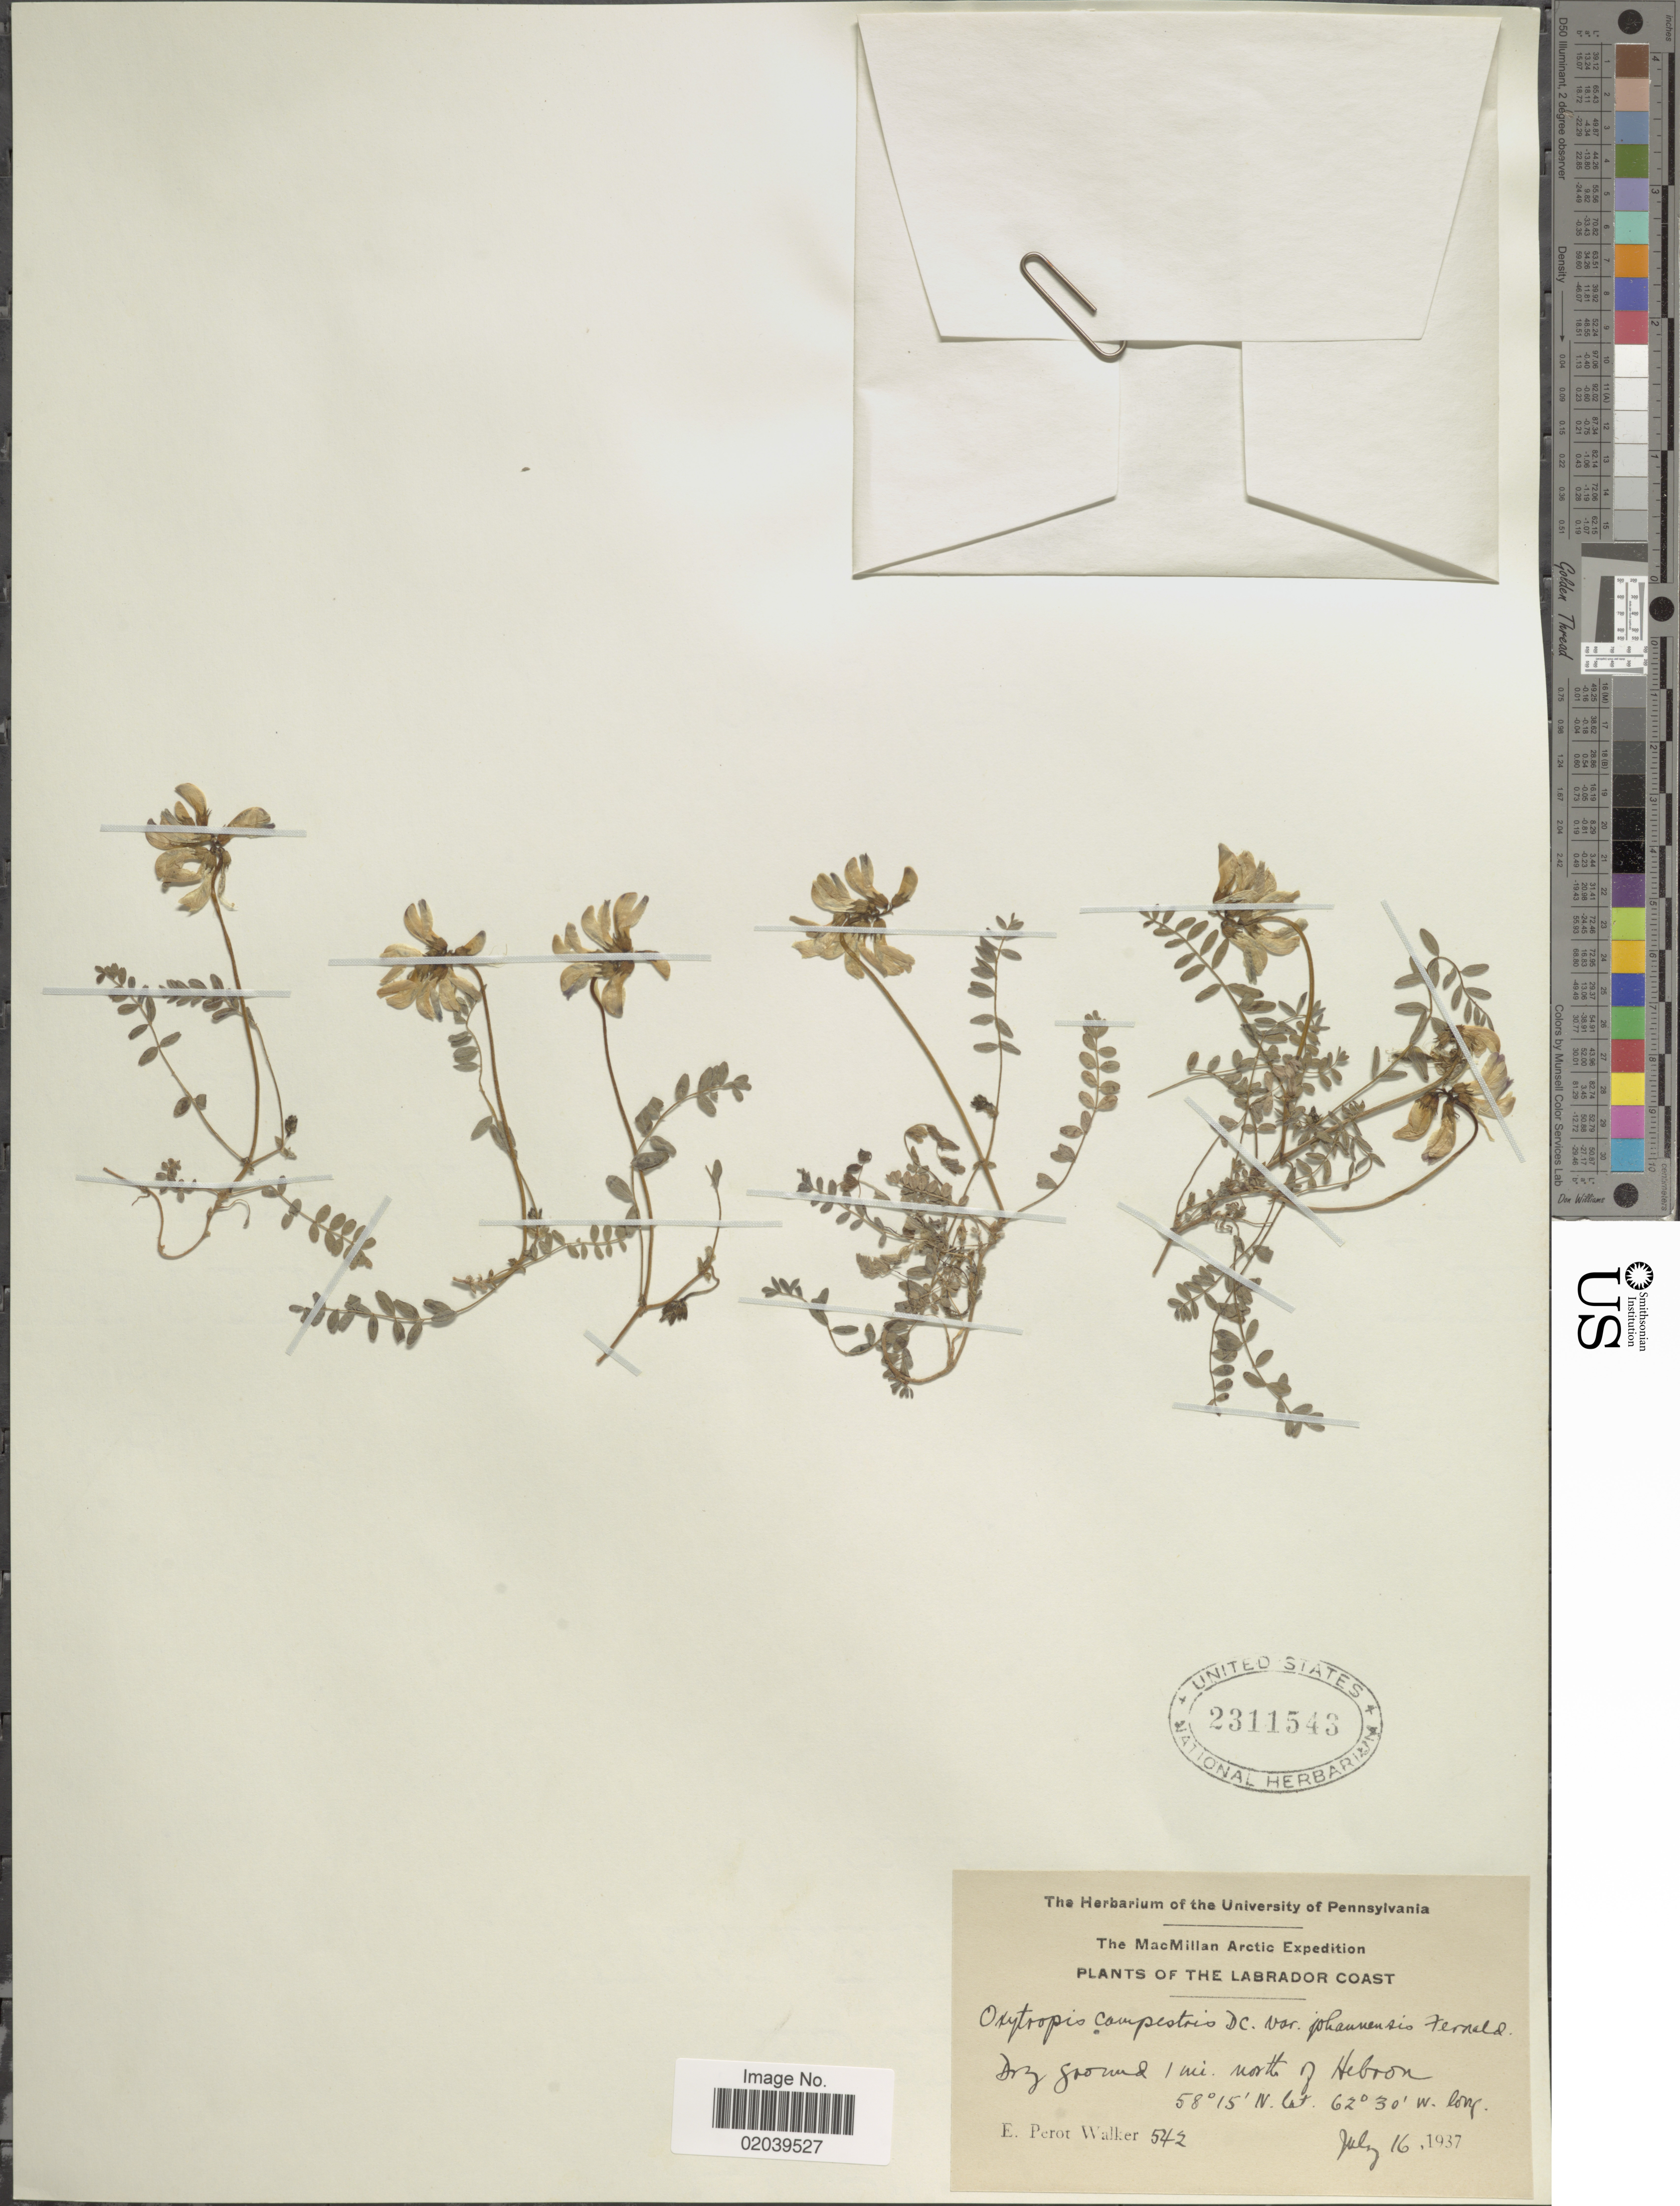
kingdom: Plantae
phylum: Tracheophyta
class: Magnoliopsida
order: Fabales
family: Fabaceae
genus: Oxytropis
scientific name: Oxytropis campestris var. johannensis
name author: Fernald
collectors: E. P. Walker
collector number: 542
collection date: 1937-07-16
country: Canada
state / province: Newfoundland and Labrador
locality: The MacMillan Arctic, The Labrador Coast, 1 mi. north of Hebron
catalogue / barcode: US 2311543